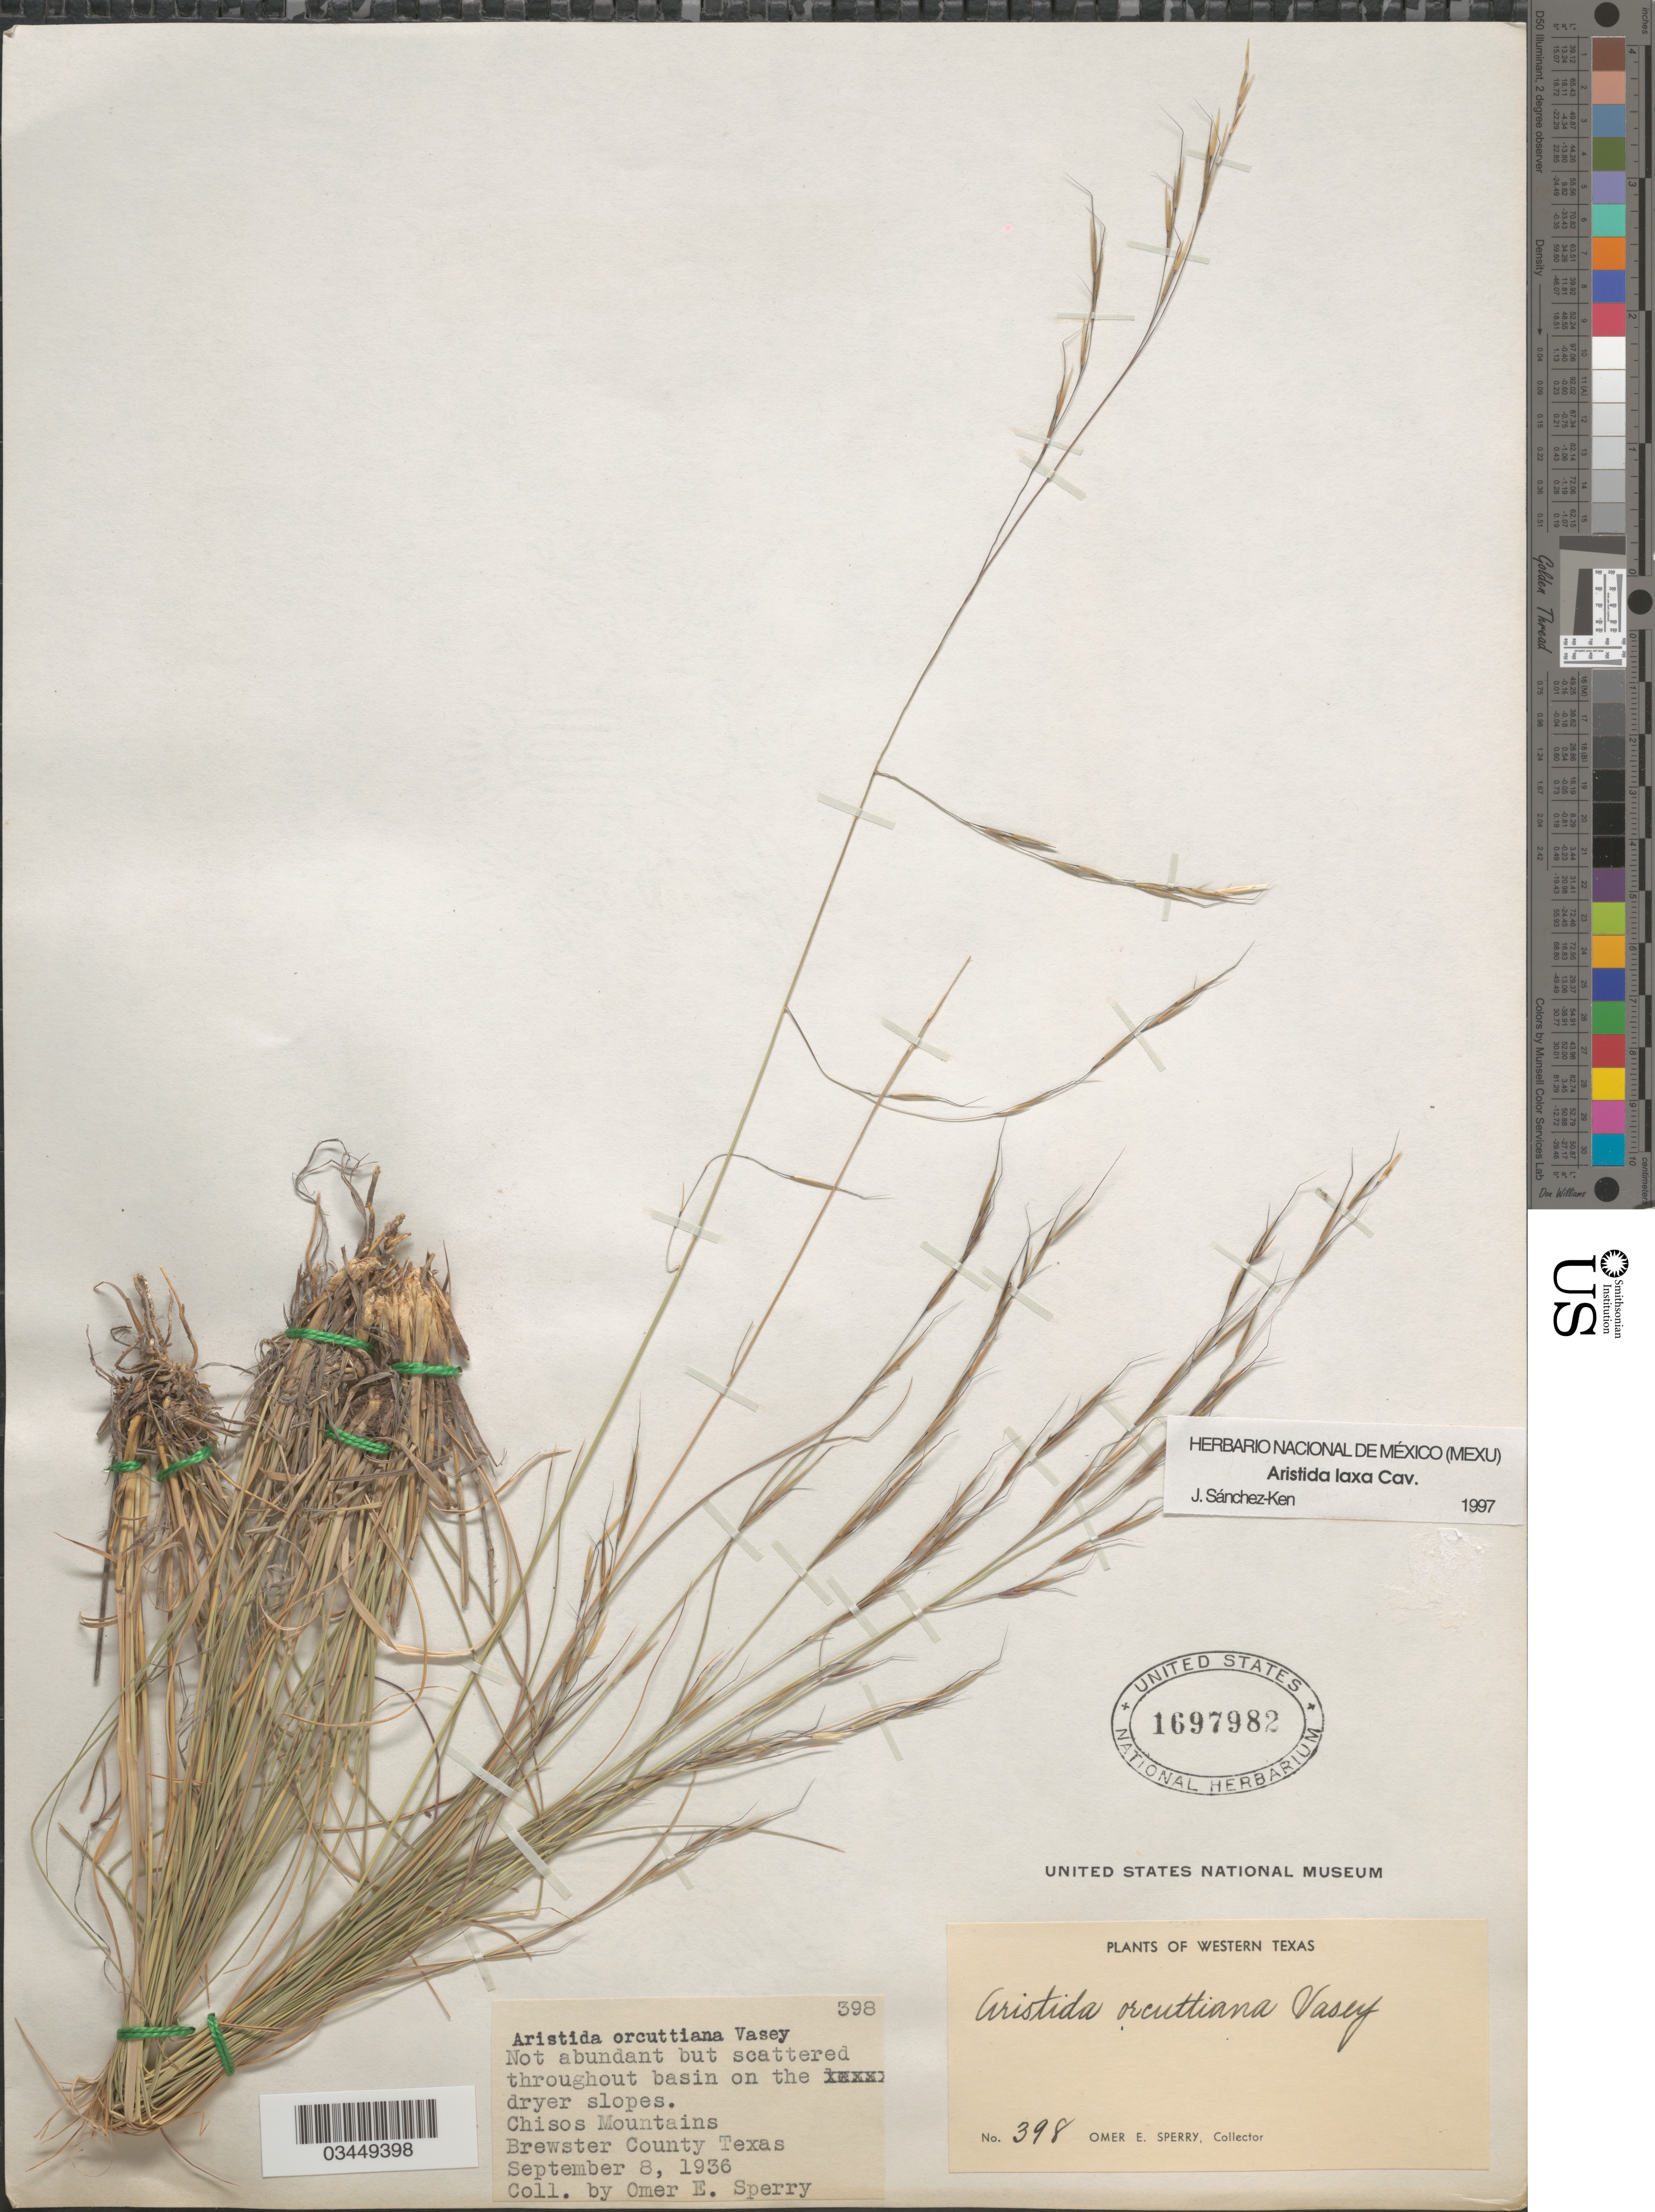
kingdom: Plantae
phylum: Tracheophyta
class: Liliopsida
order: Poales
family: Poaceae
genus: Aristida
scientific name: Aristida laxa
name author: Cav.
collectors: O. E. Sperry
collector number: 398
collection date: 1936-09-08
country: United States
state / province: Texas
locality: Western Texas. Chisos Mountains. Brewster County.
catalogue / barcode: US 1697982